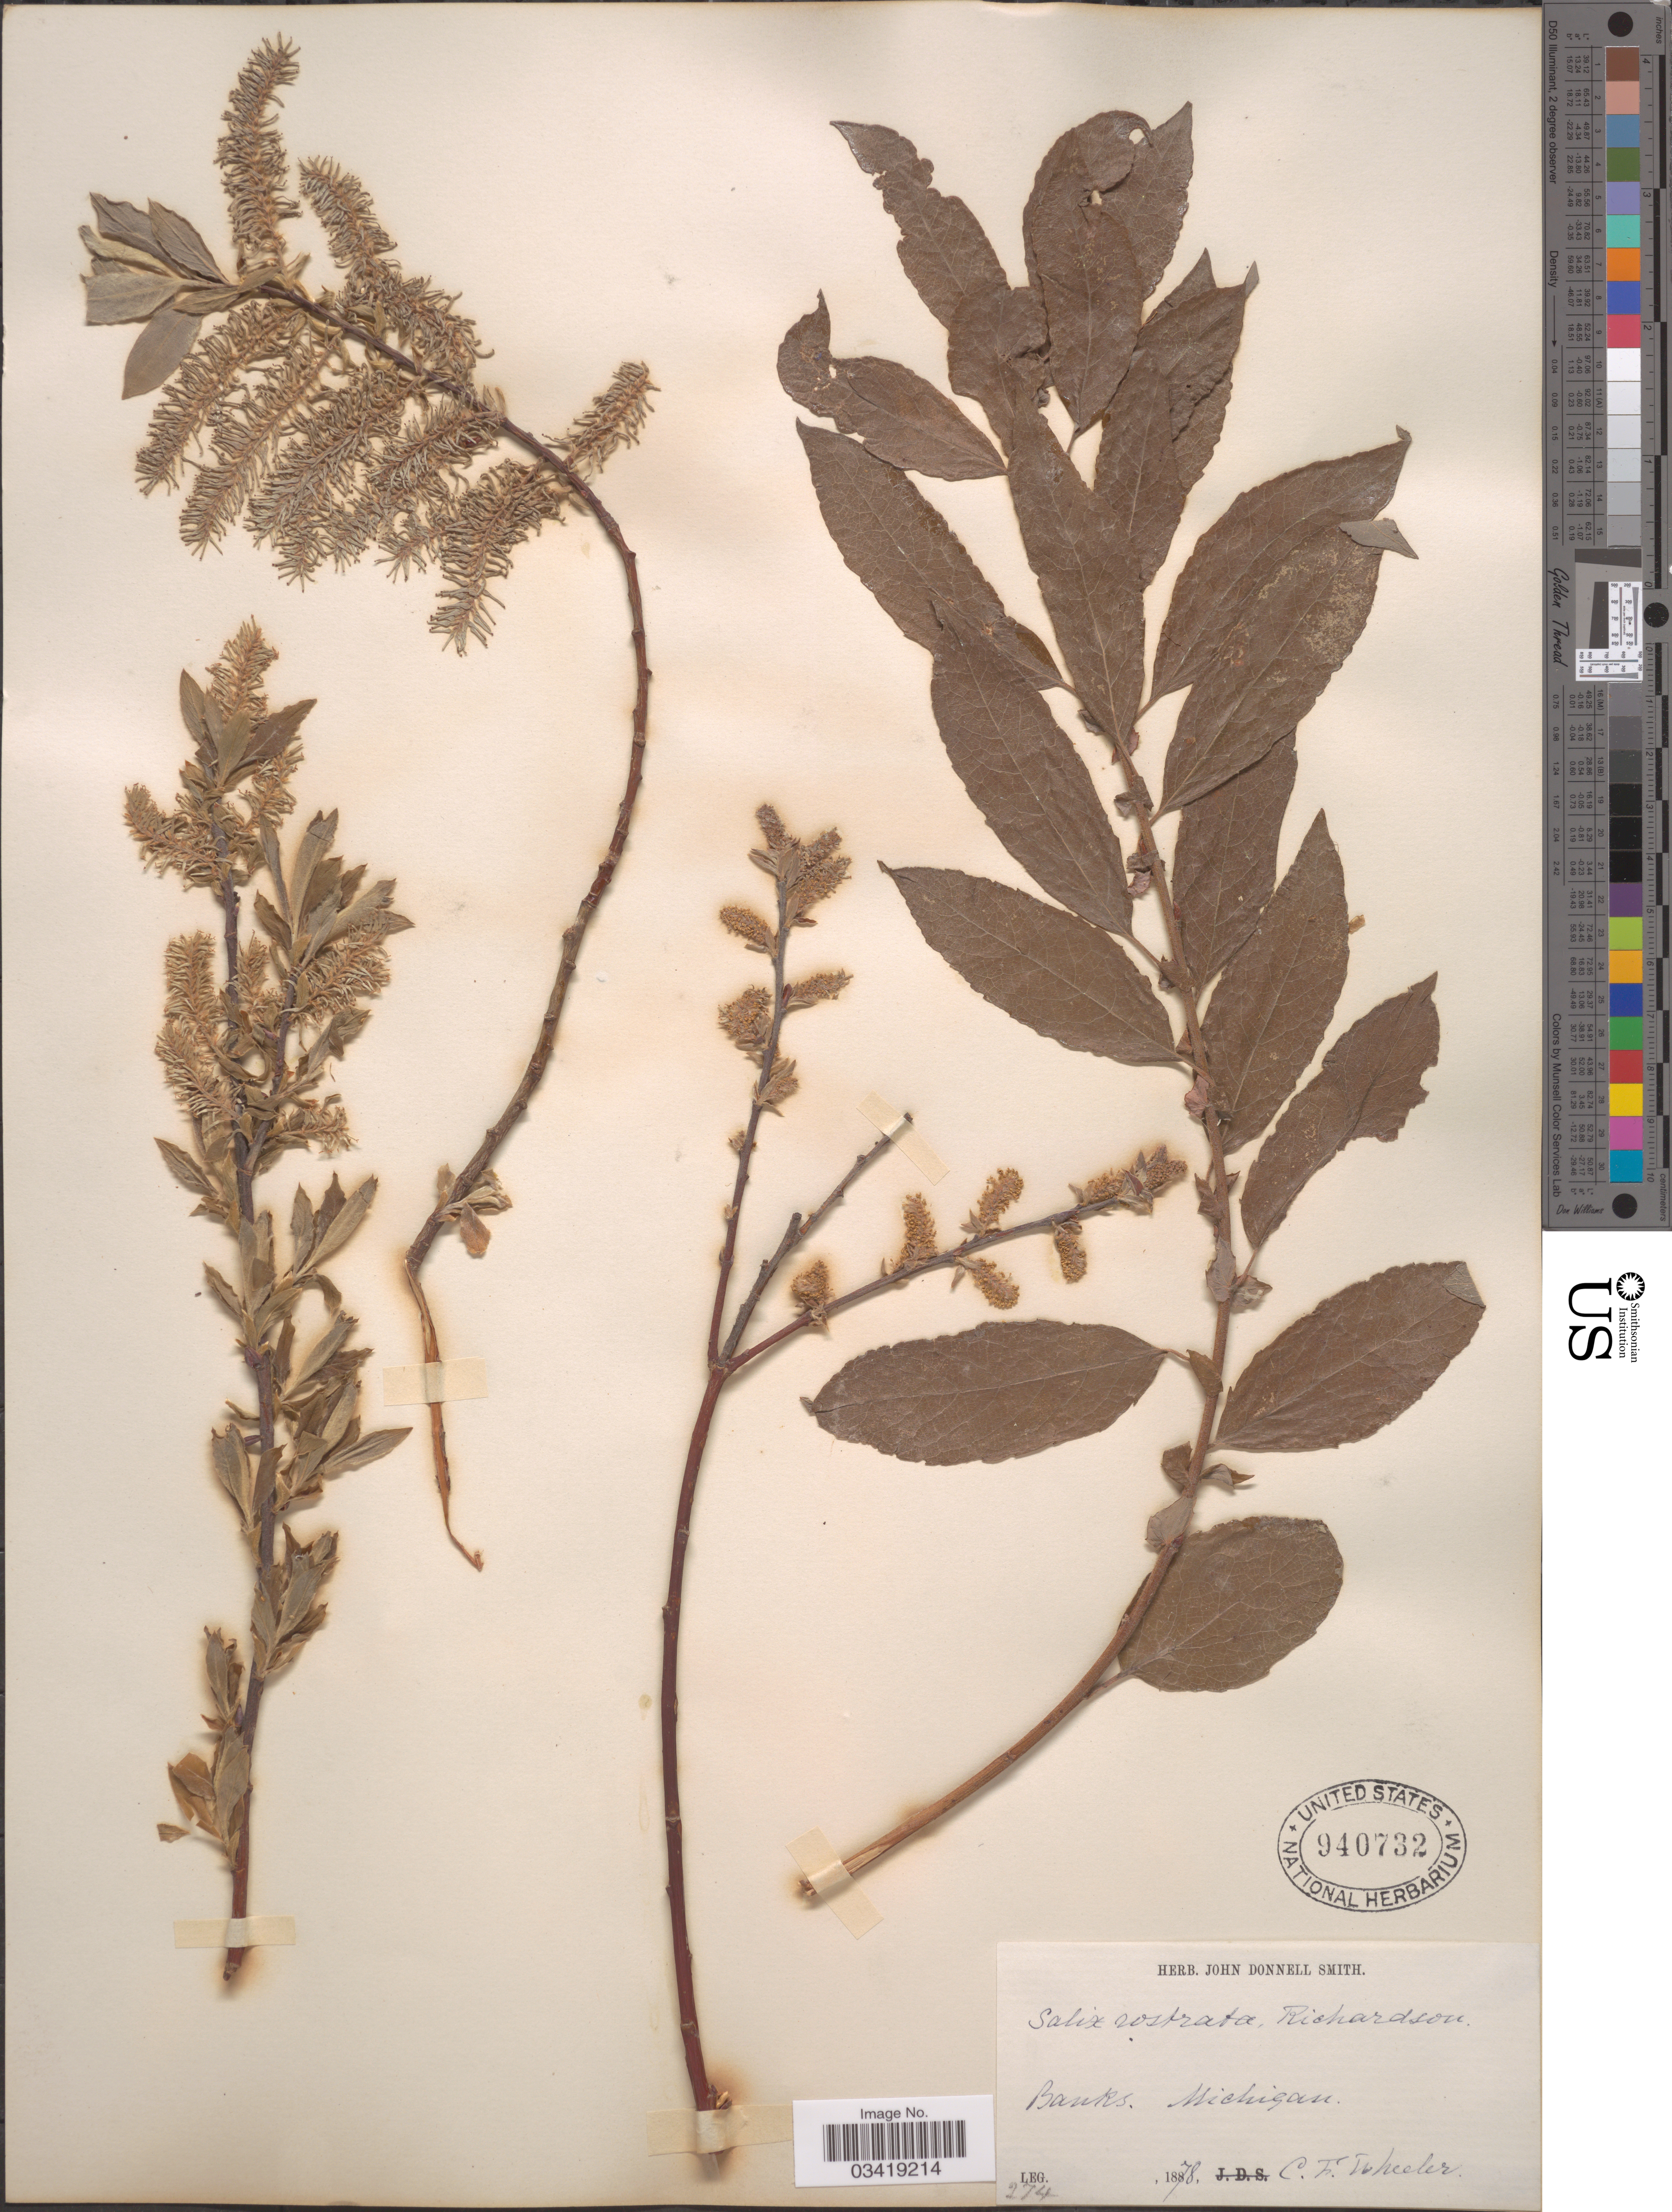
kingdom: Plantae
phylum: Tracheophyta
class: Magnoliopsida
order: Malpighiales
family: Salicaceae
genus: Salix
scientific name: Salix bebbiana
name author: Sarg.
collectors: C. Wheeler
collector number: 274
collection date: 1878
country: United States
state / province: Michigan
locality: Banks.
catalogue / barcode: US 940732